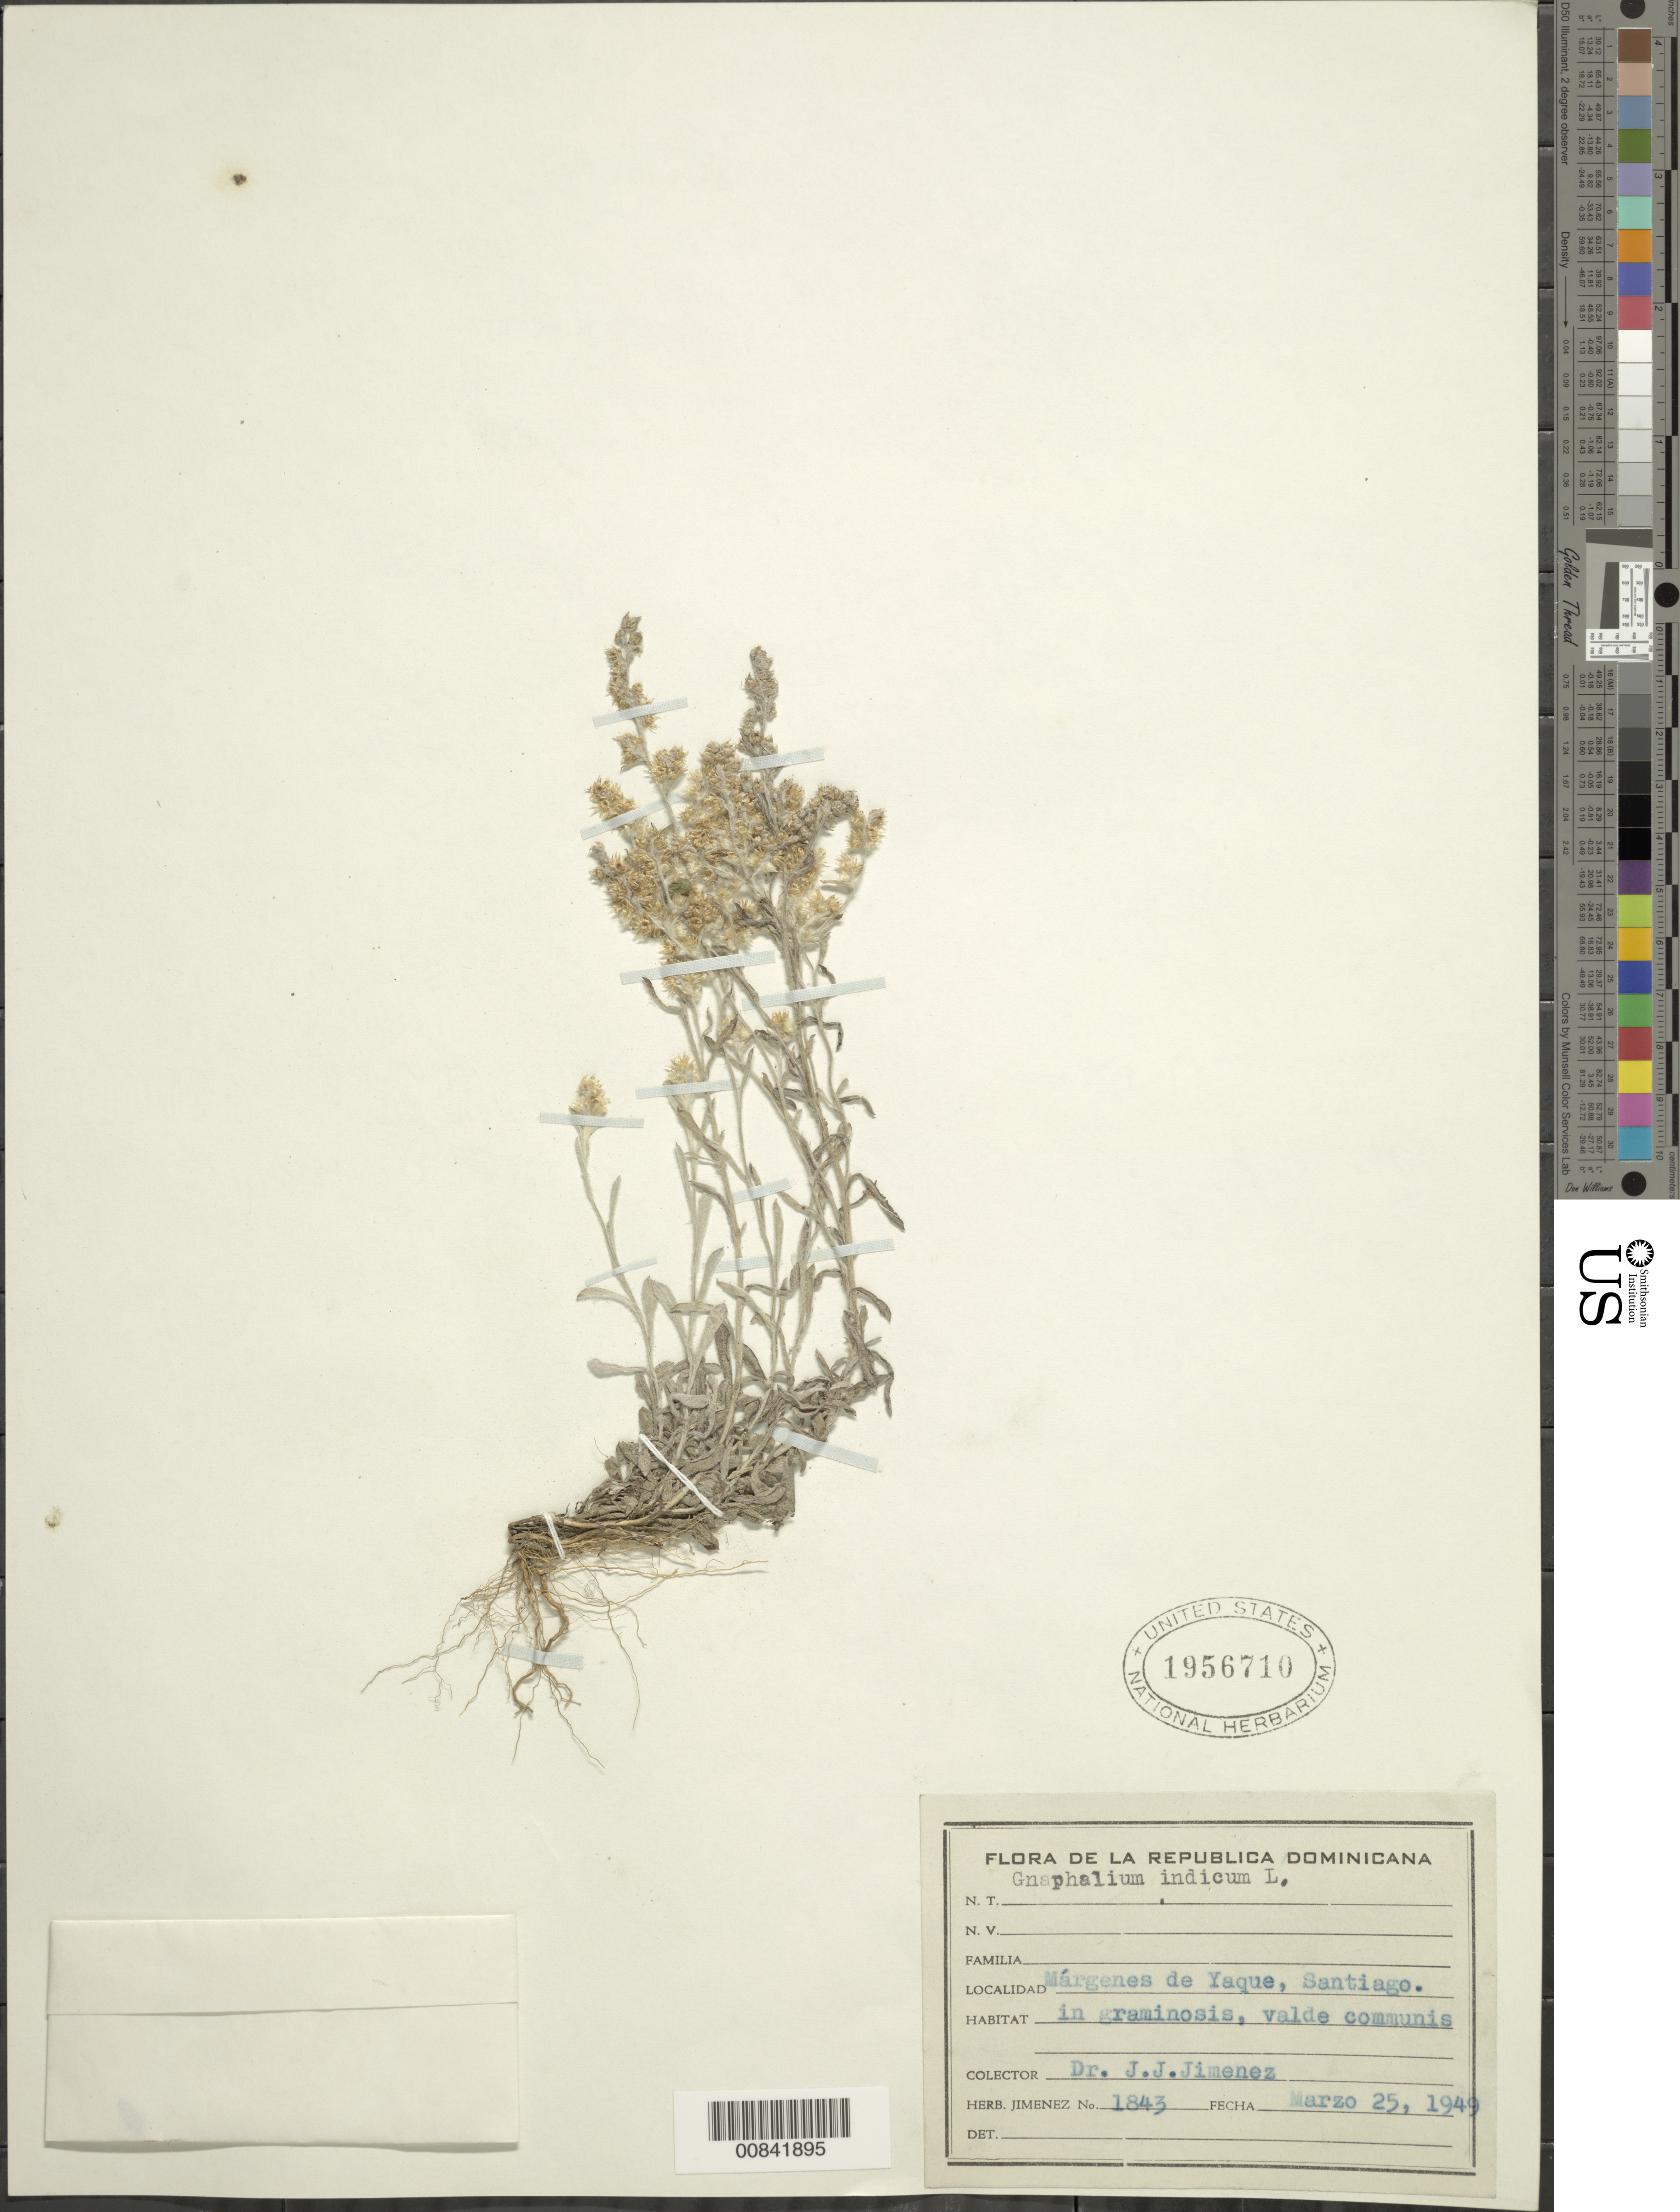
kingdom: Plantae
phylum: Tracheophyta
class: Magnoliopsida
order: Asterales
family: Asteraceae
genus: Helichrysum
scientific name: Helichrysum indicum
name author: (L.) Grierson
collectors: J. J. Jiménez Almonte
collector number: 1843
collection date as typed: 25 Mar 1949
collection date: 1949-03-25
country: Dominican Republic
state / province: Santiago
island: Hispaniola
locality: Márgenes de Yaque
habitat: In graminosis, valde communis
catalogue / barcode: US 1956710